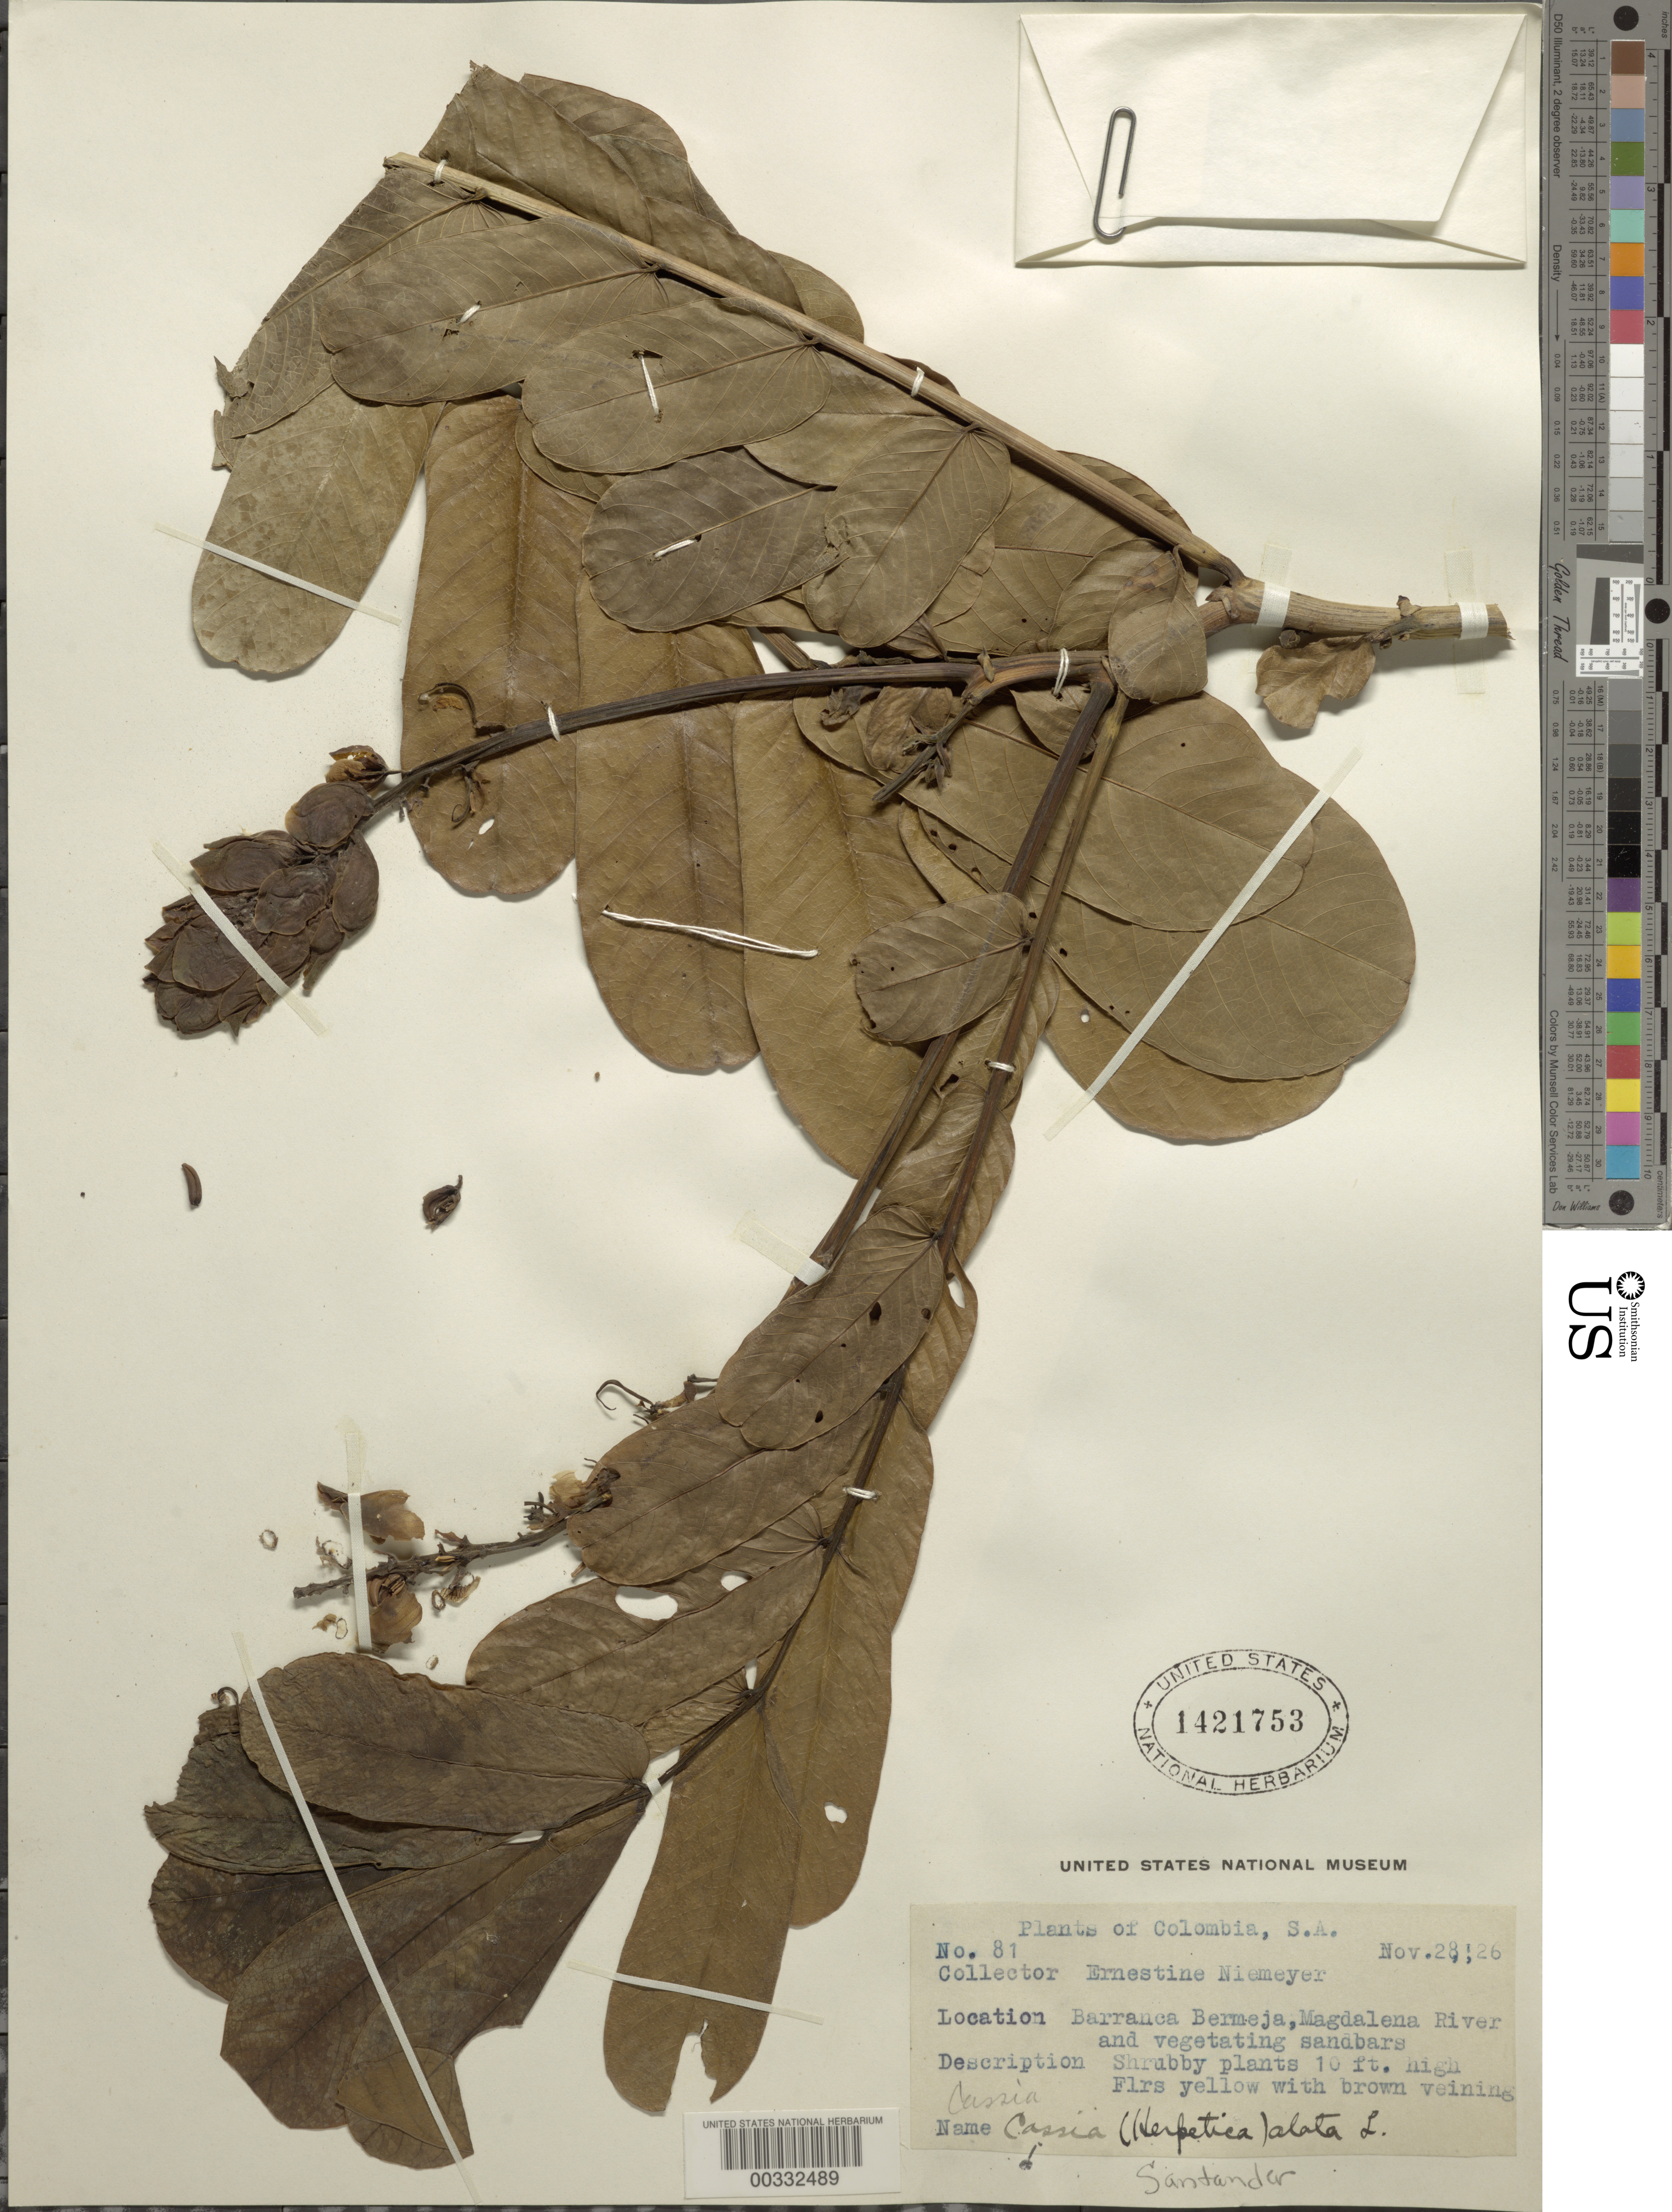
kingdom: Plantae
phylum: Tracheophyta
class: Magnoliopsida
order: Fabales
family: Fabaceae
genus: Senna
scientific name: Senna reticulata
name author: (Willd.) H.S. Irwin & Barneby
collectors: E. Niemeyer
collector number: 81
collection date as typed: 28 Nov 1926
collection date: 1926-11-28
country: Colombia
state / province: Santander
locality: Barrancabermeja, Magdalena River and sandbars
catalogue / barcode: US 1421753